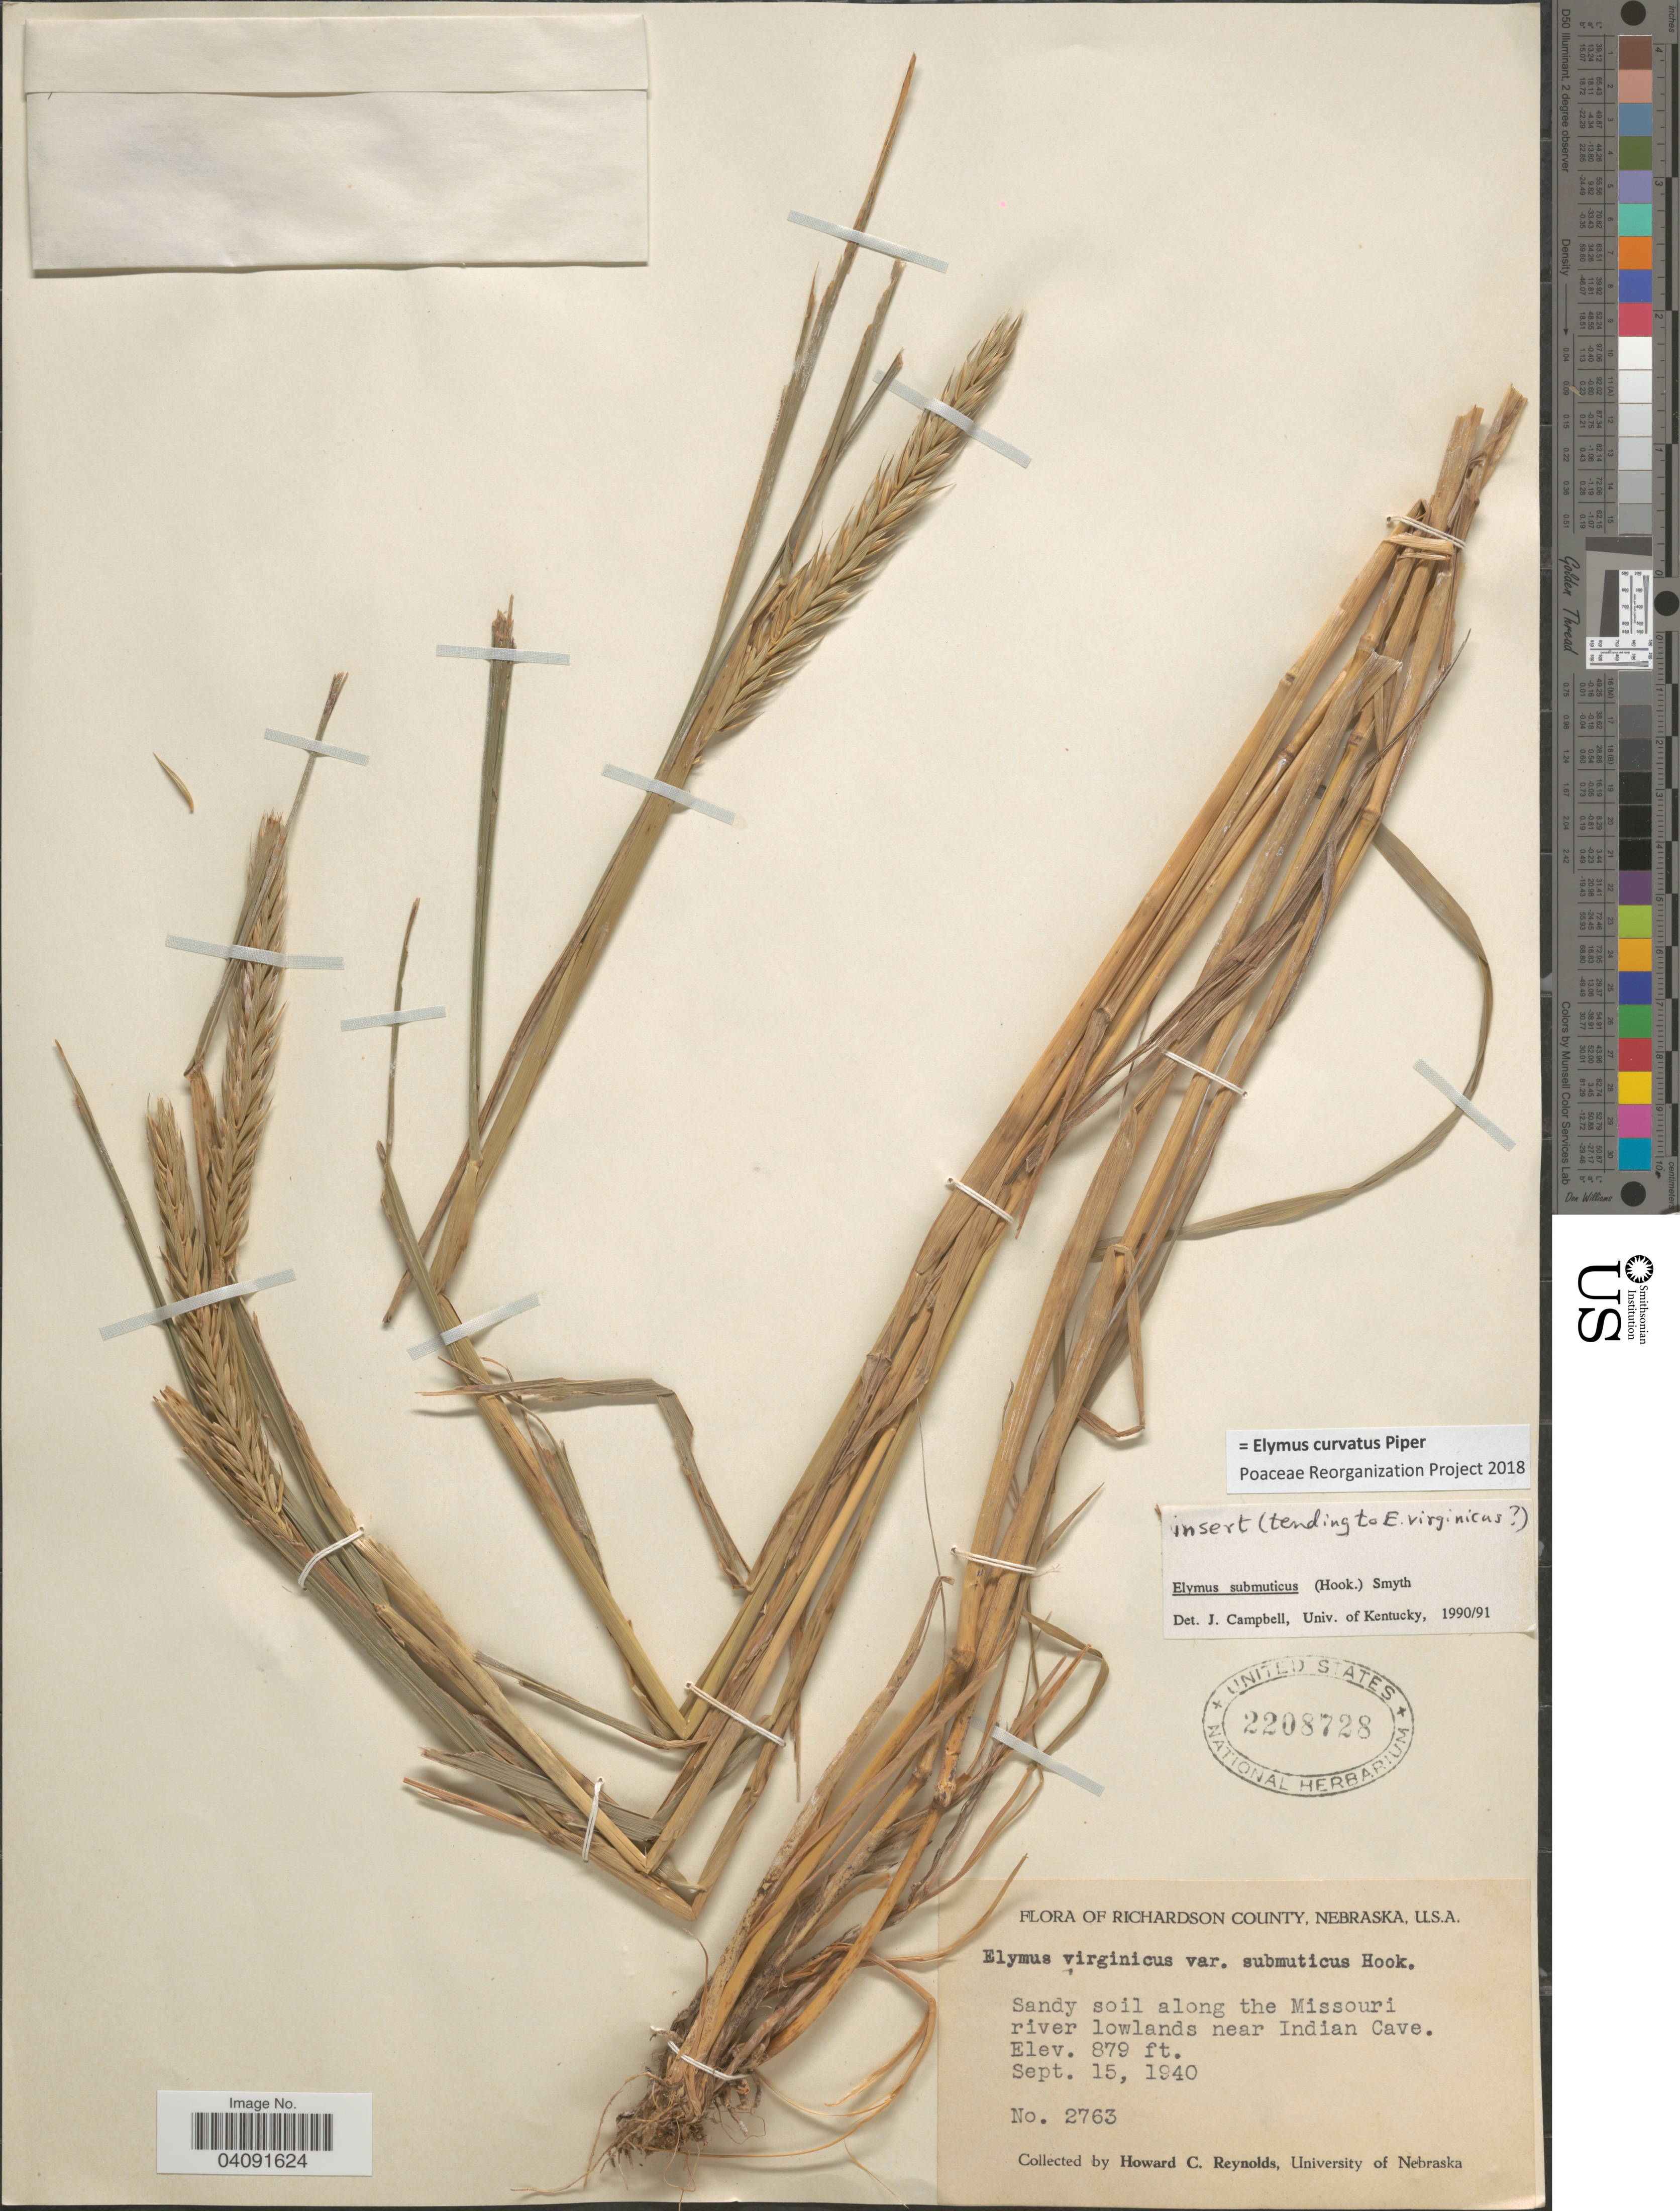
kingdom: Plantae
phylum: Tracheophyta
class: Liliopsida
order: Poales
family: Poaceae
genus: Elymus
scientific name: Elymus donianus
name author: (F.B. White) Á. Löve & D. Löve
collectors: H. Reynolds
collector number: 2763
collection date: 1940-09-15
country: United States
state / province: Nebraska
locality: Richardson County. Sandy soil along the Missouri river lowlands near Indian Cave.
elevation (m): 268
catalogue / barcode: US 2208728